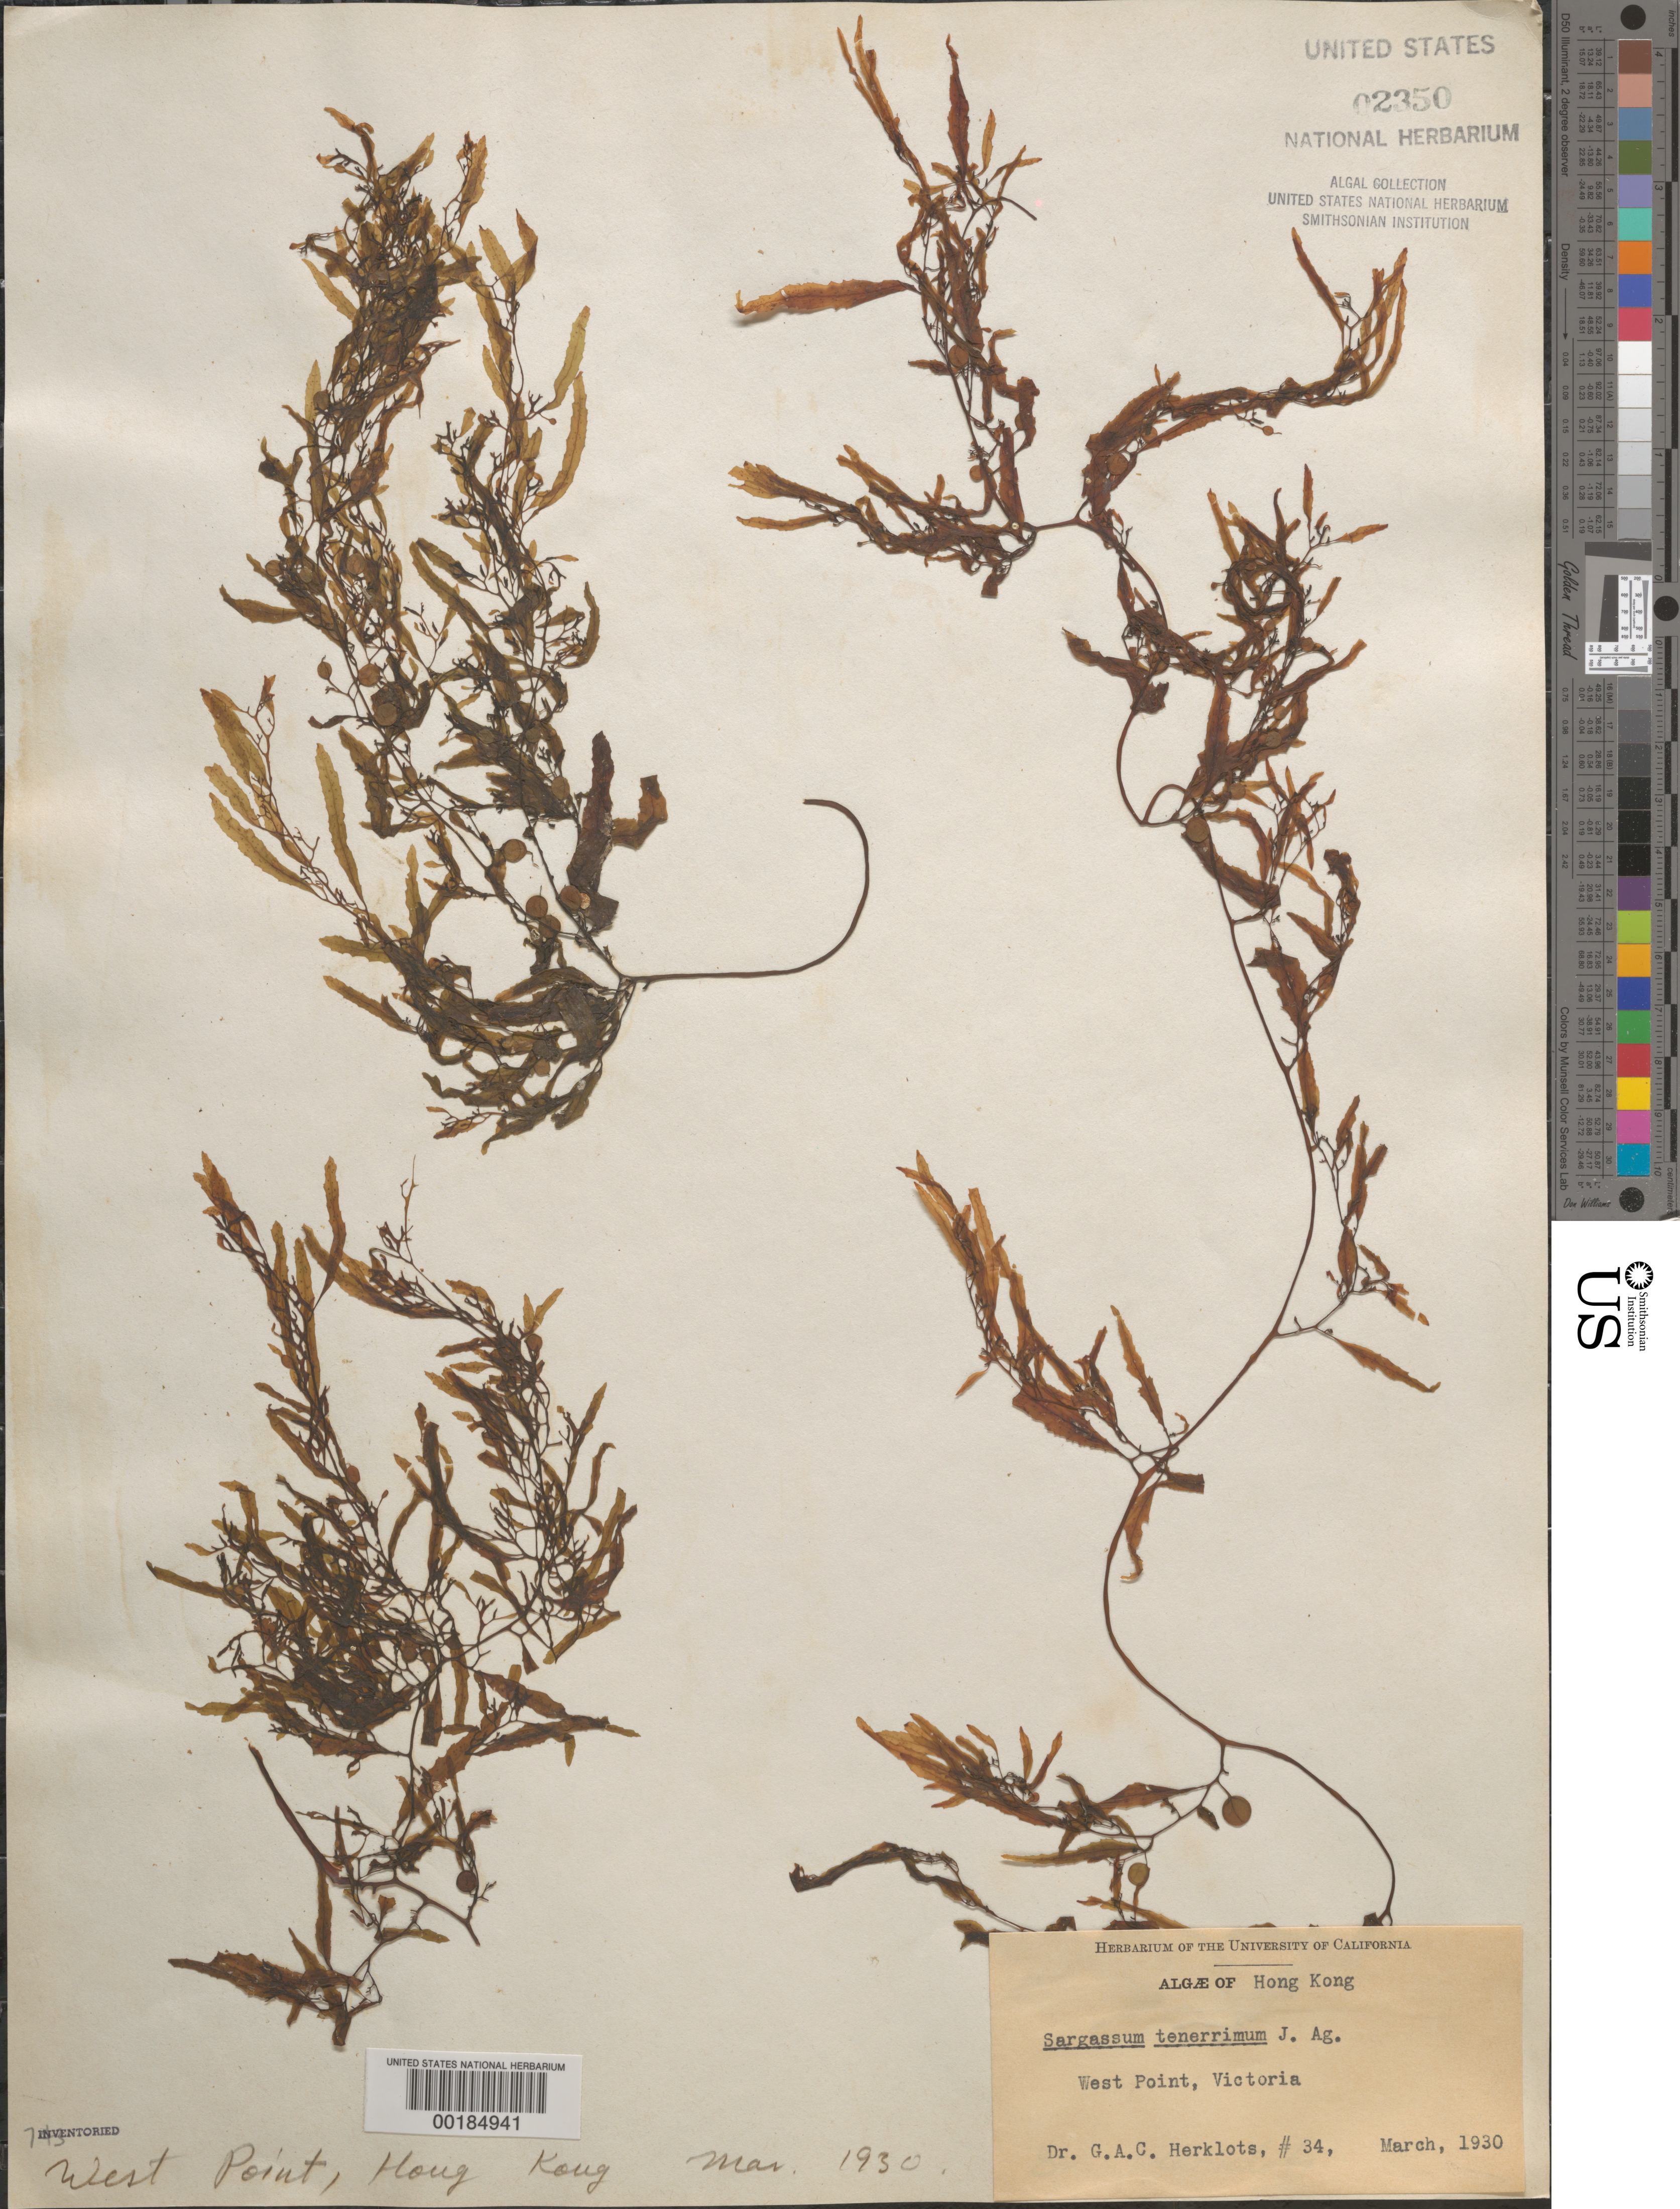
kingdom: Chromista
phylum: Ochrophyta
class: Phaeophyceae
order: Fucales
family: Sargassaceae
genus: Sargassum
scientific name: Sargassum tenerrimum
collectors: G. Herklots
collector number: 34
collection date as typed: Mar 1930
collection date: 1930-03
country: China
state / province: Hong Kong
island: Hong Kong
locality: West Point, Victoria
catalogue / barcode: US 2350